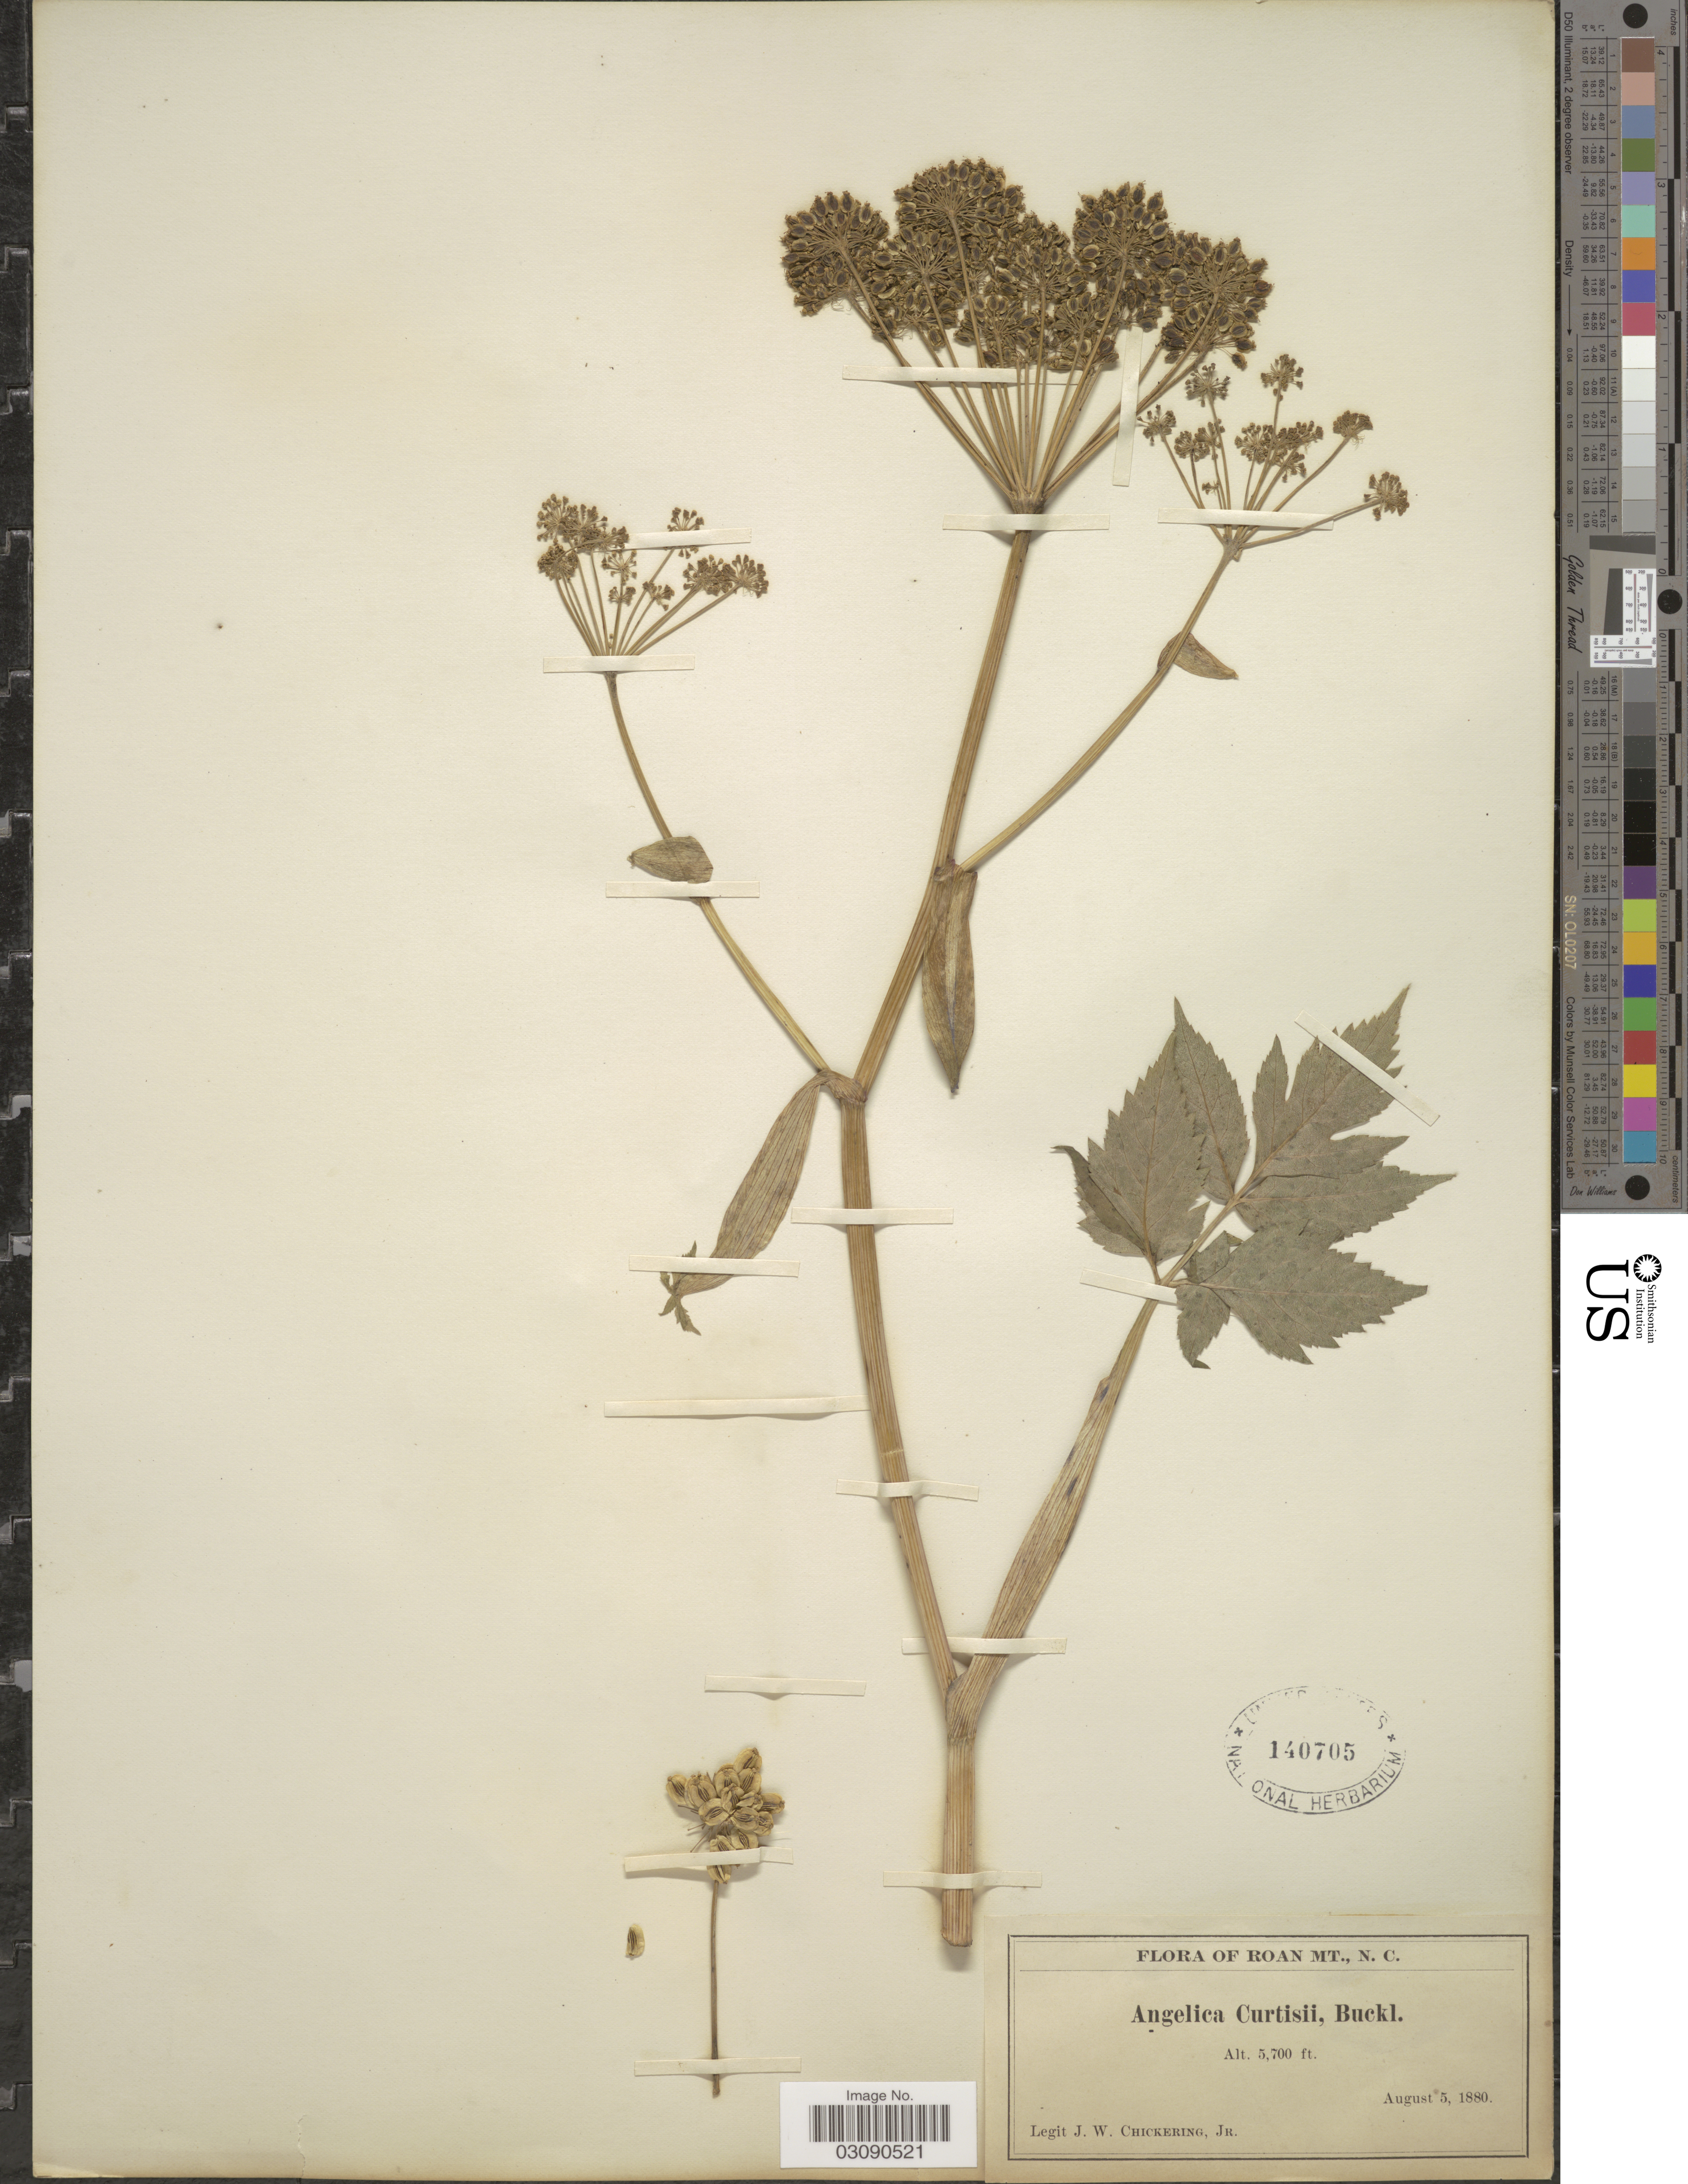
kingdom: Plantae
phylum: Tracheophyta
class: Magnoliopsida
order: Apiales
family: Apiaceae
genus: Angelica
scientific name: Angelica triquinata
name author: Michx.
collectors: J. W. Chickering Jr.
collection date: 1880-08-05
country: United States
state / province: North Carolina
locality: Roan Mt.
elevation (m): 1737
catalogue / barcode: US 140705